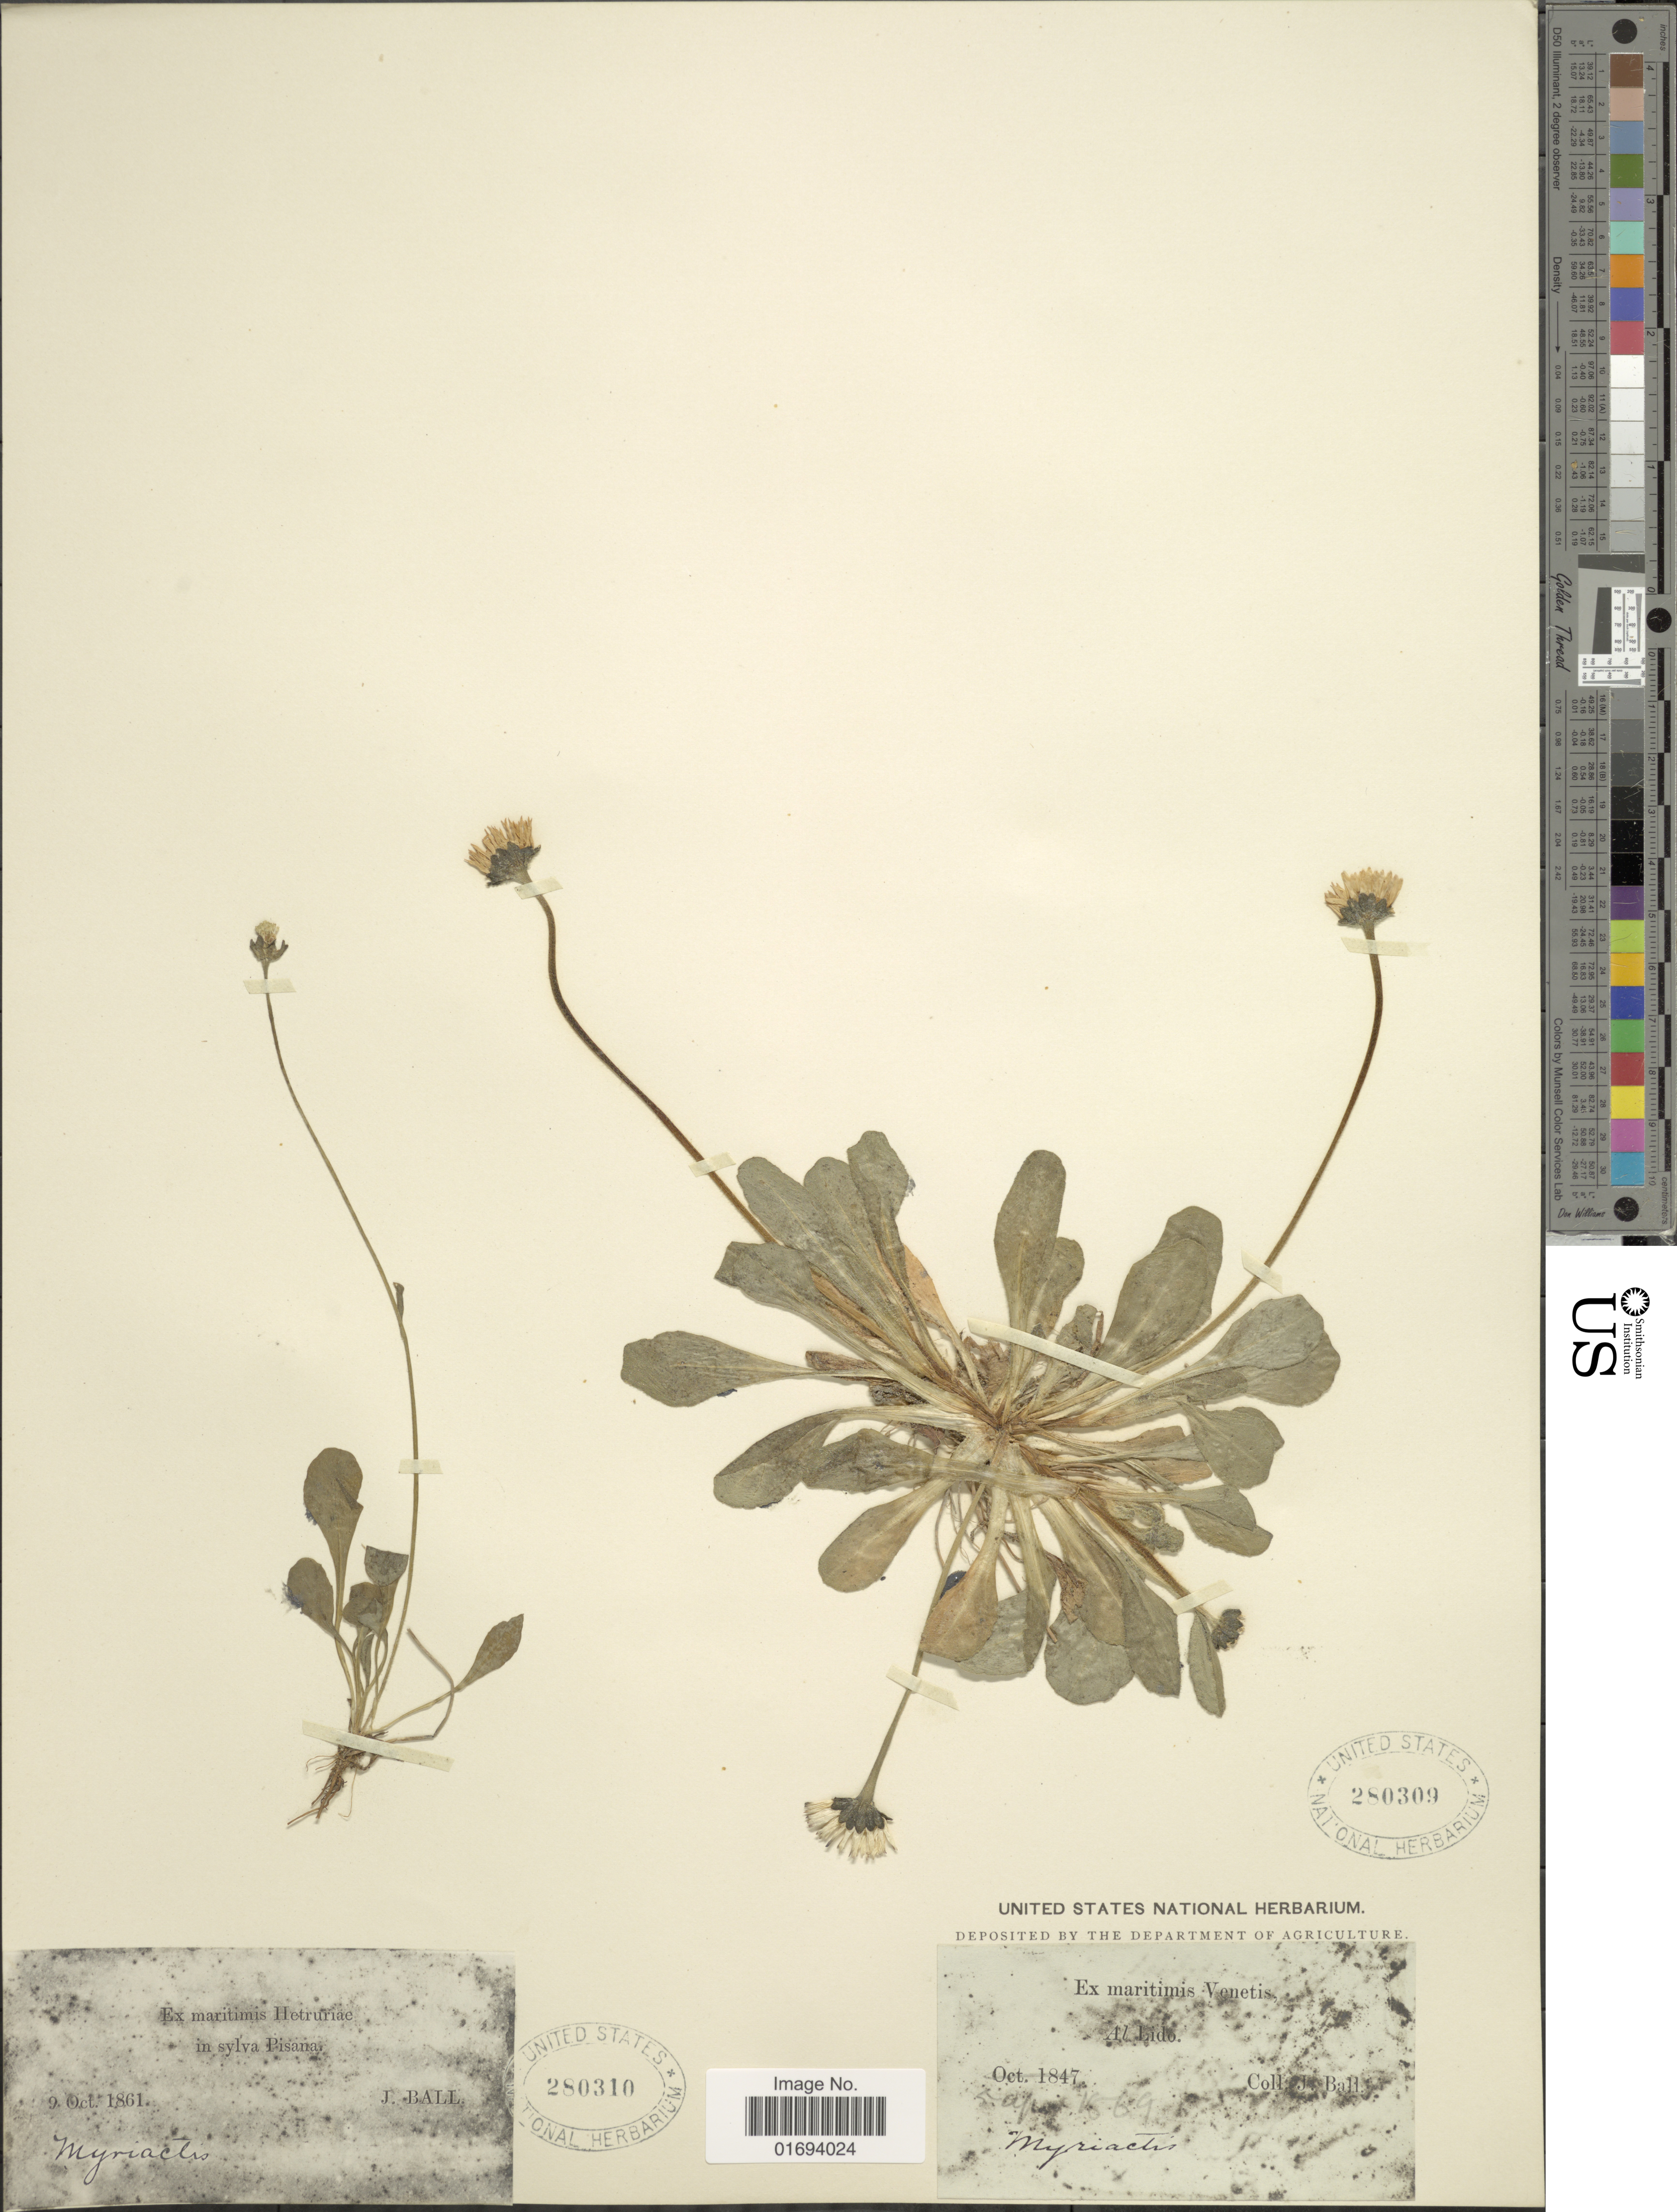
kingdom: Plantae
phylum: Tracheophyta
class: Magnoliopsida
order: Asterales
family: Asteraceae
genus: Bellis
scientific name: Bellis sp.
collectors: J. Ball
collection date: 1869-04-05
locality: Al Lido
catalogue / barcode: US 280309-2